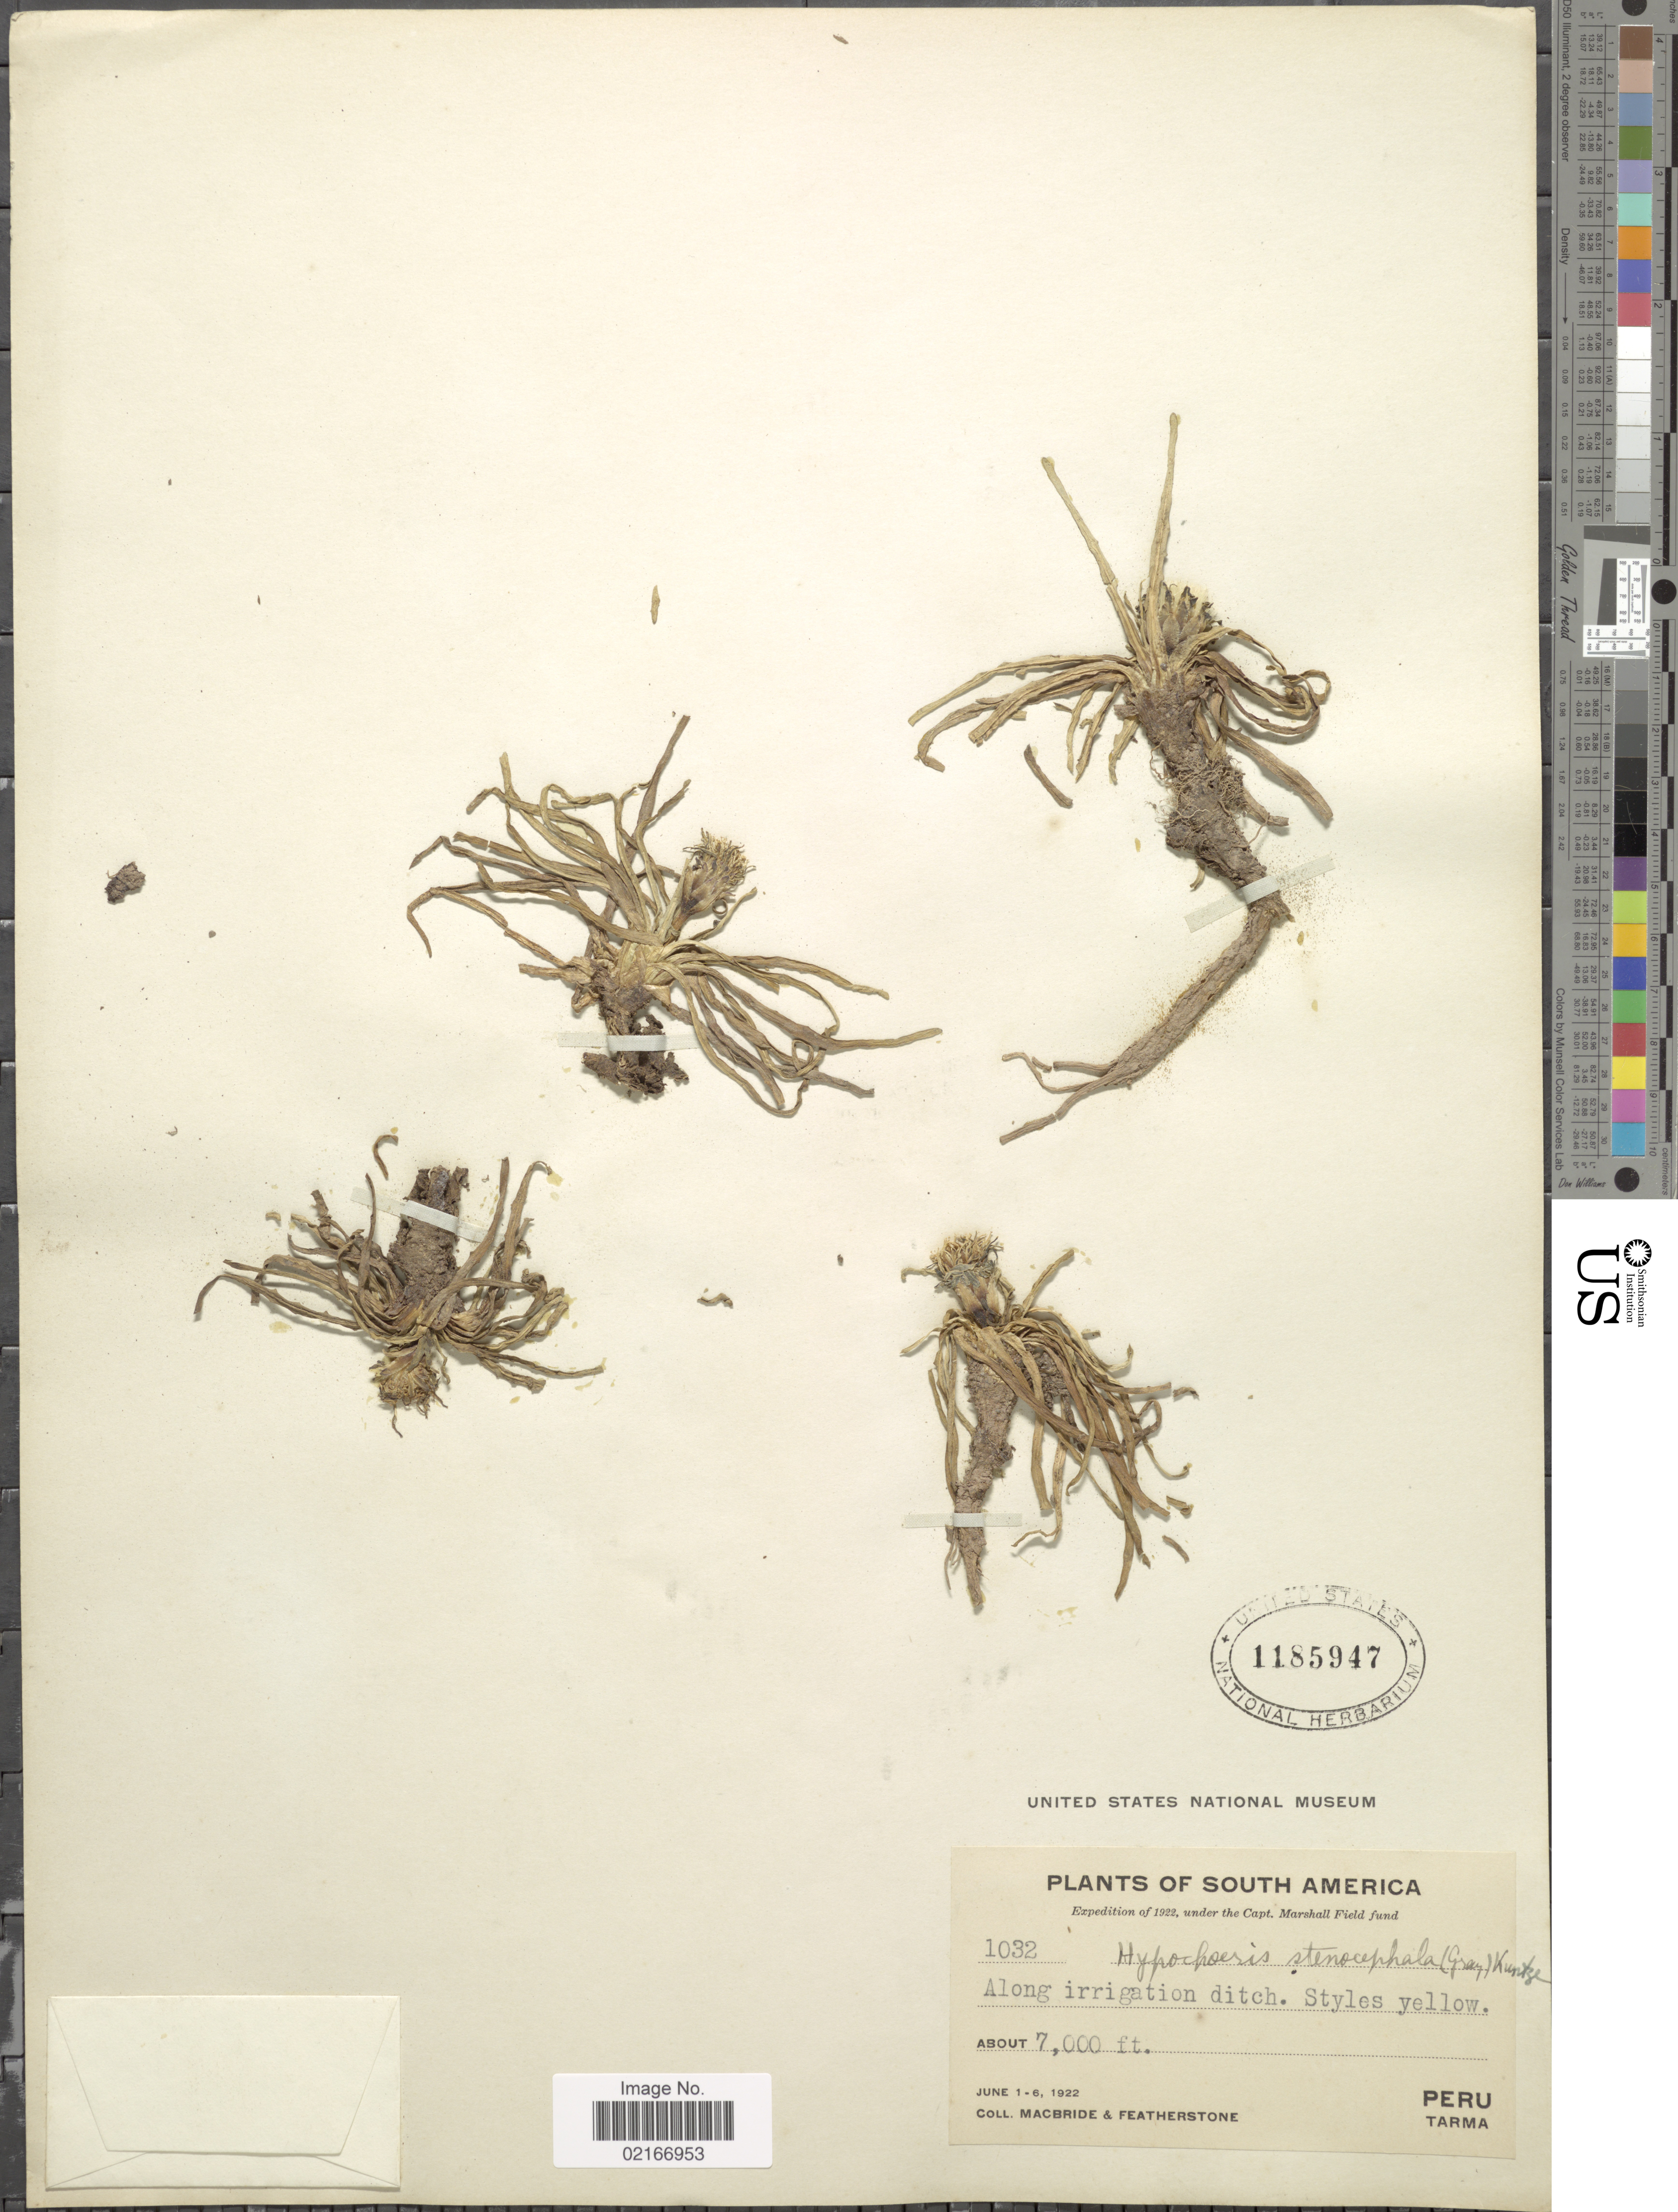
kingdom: Plantae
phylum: Tracheophyta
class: Magnoliopsida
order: Asterales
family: Asteraceae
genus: Hypochaeris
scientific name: Hypochaeris taraxacoides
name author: Ball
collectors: Macbride, -- & -. Featherstone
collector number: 1032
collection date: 1922-06-01/1922-06-06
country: Peru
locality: Tarma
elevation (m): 2134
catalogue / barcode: US 1185947